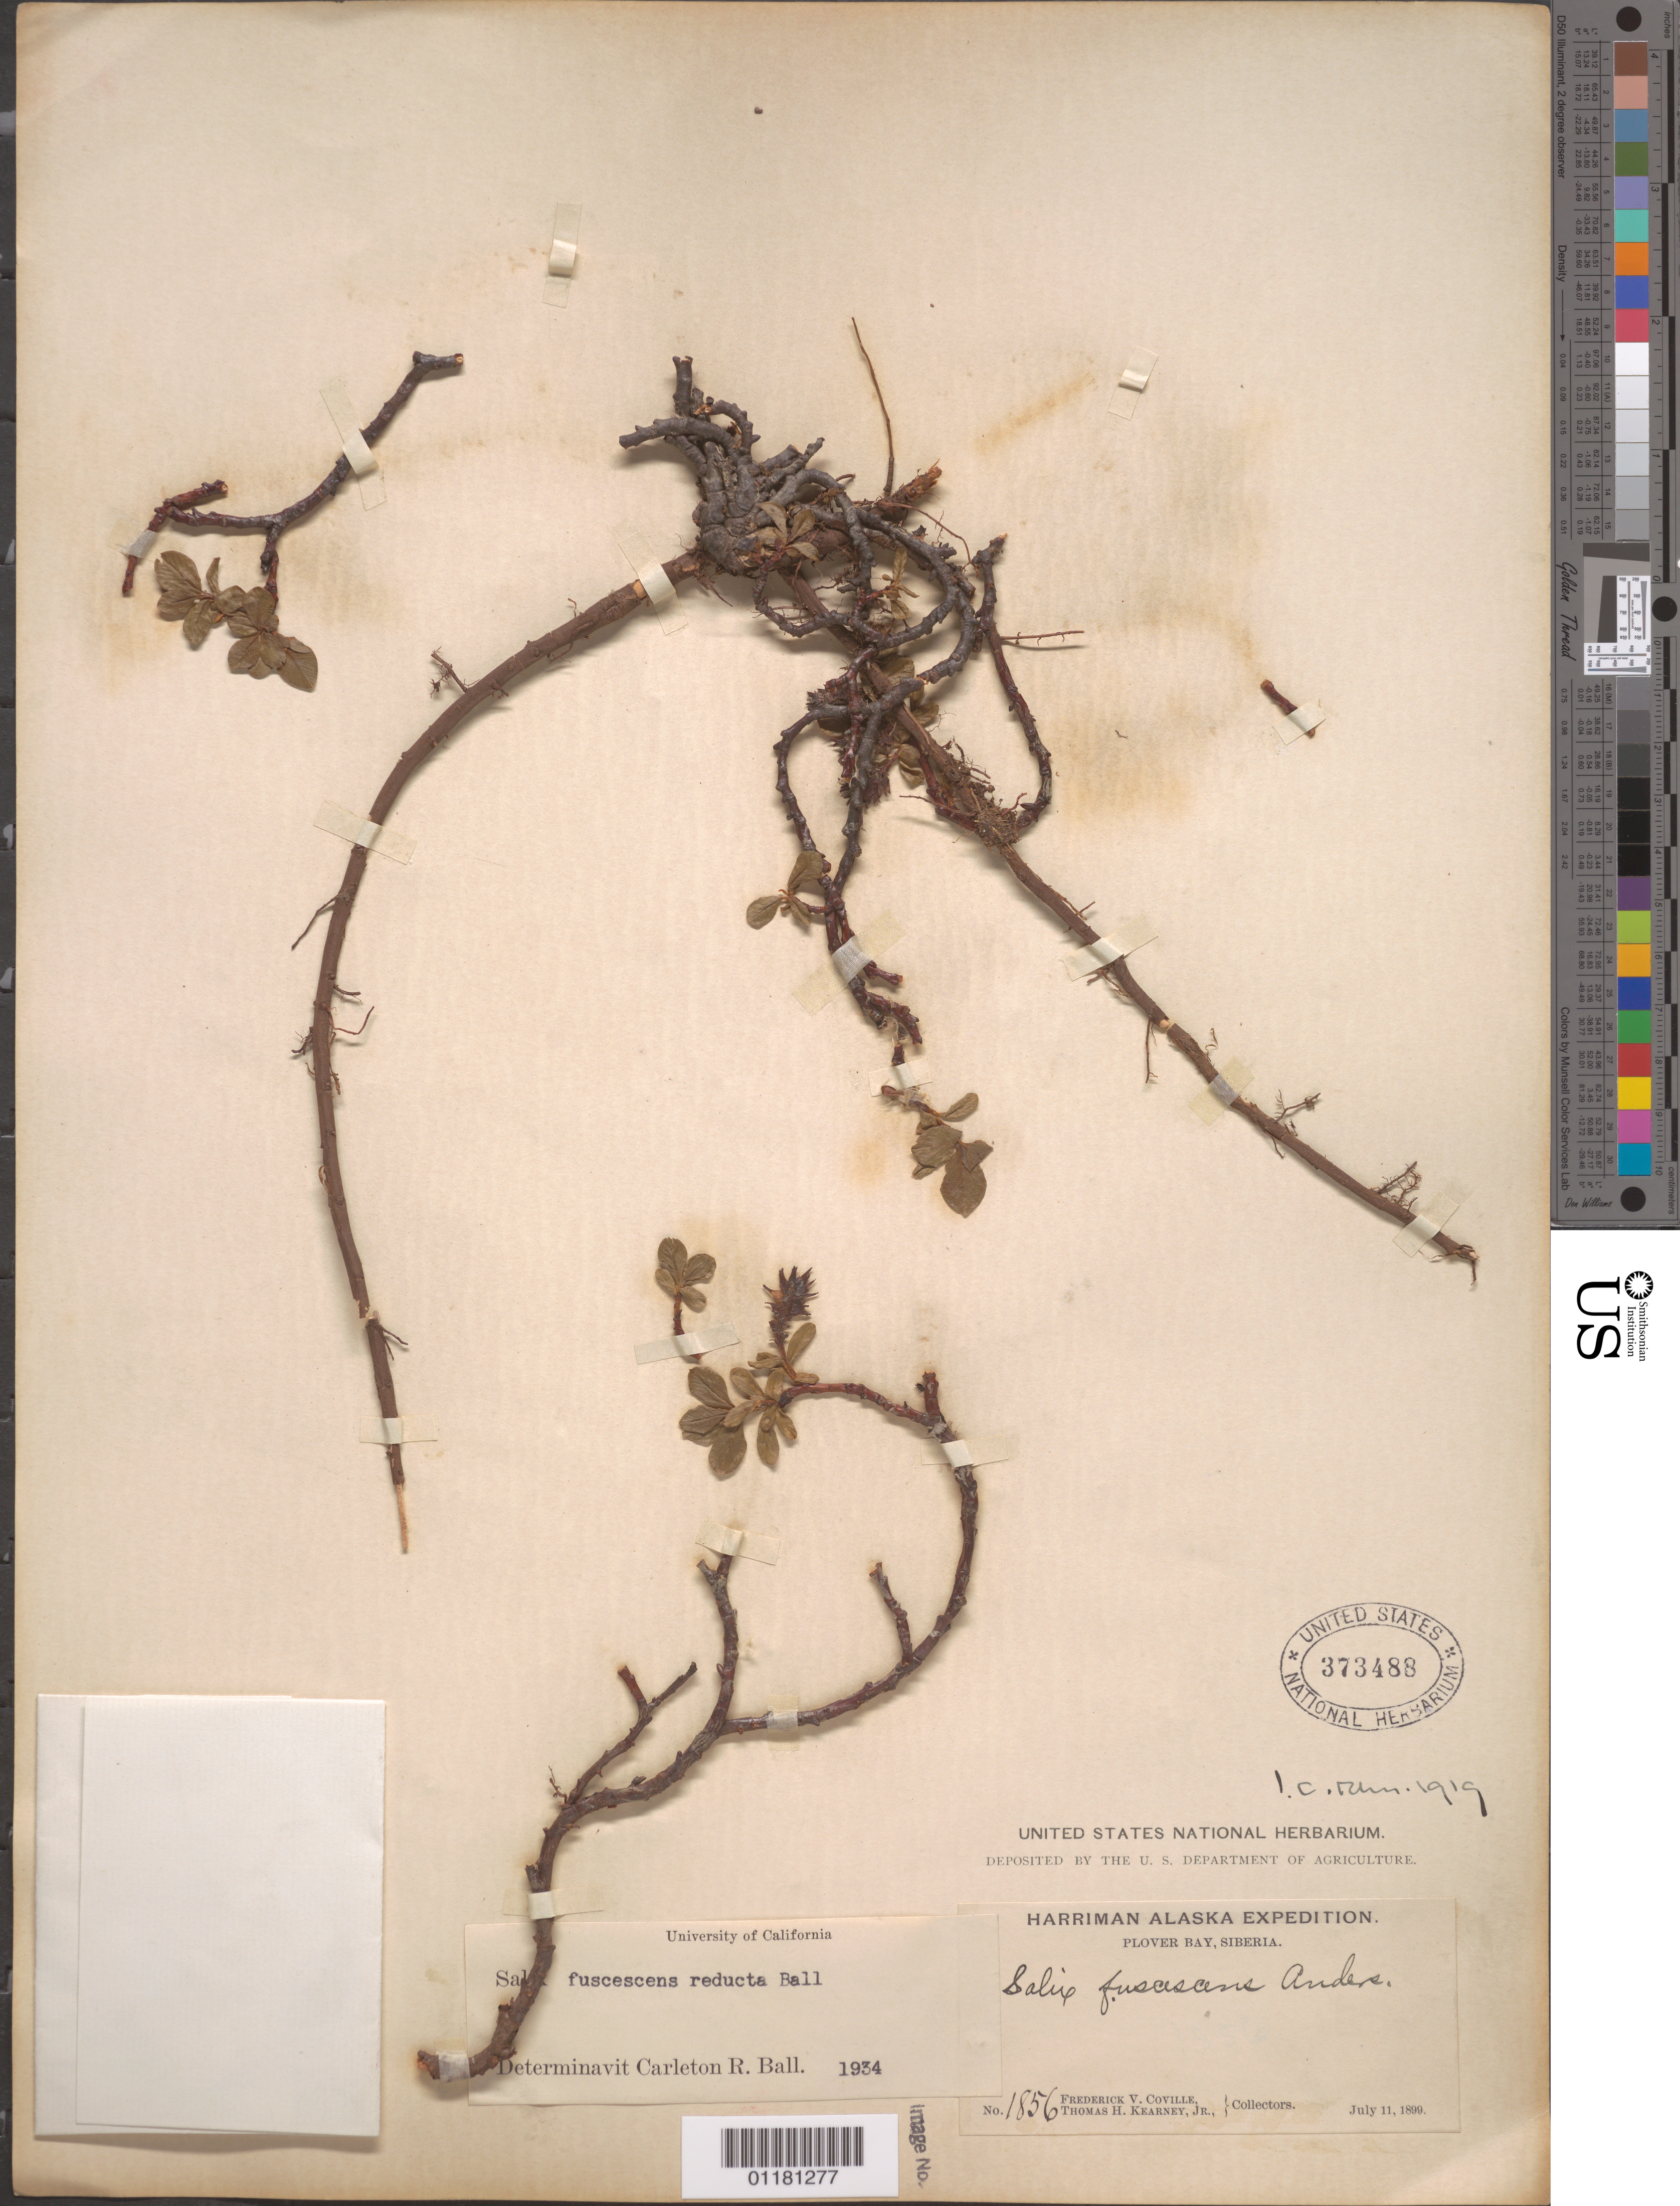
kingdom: Plantae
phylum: Tracheophyta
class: Magnoliopsida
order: Malpighiales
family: Salicaceae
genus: Salix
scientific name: Salix fuscescens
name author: Andersson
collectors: F. V. Coville & T. H. Kearney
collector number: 1856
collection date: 1899-07-11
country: United States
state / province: Alaska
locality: Plover Bay, Siberia [Plover [Providence] Bay is on the easternmost tip of the Russian far east, on Chukotka Pen.]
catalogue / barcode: US 373488